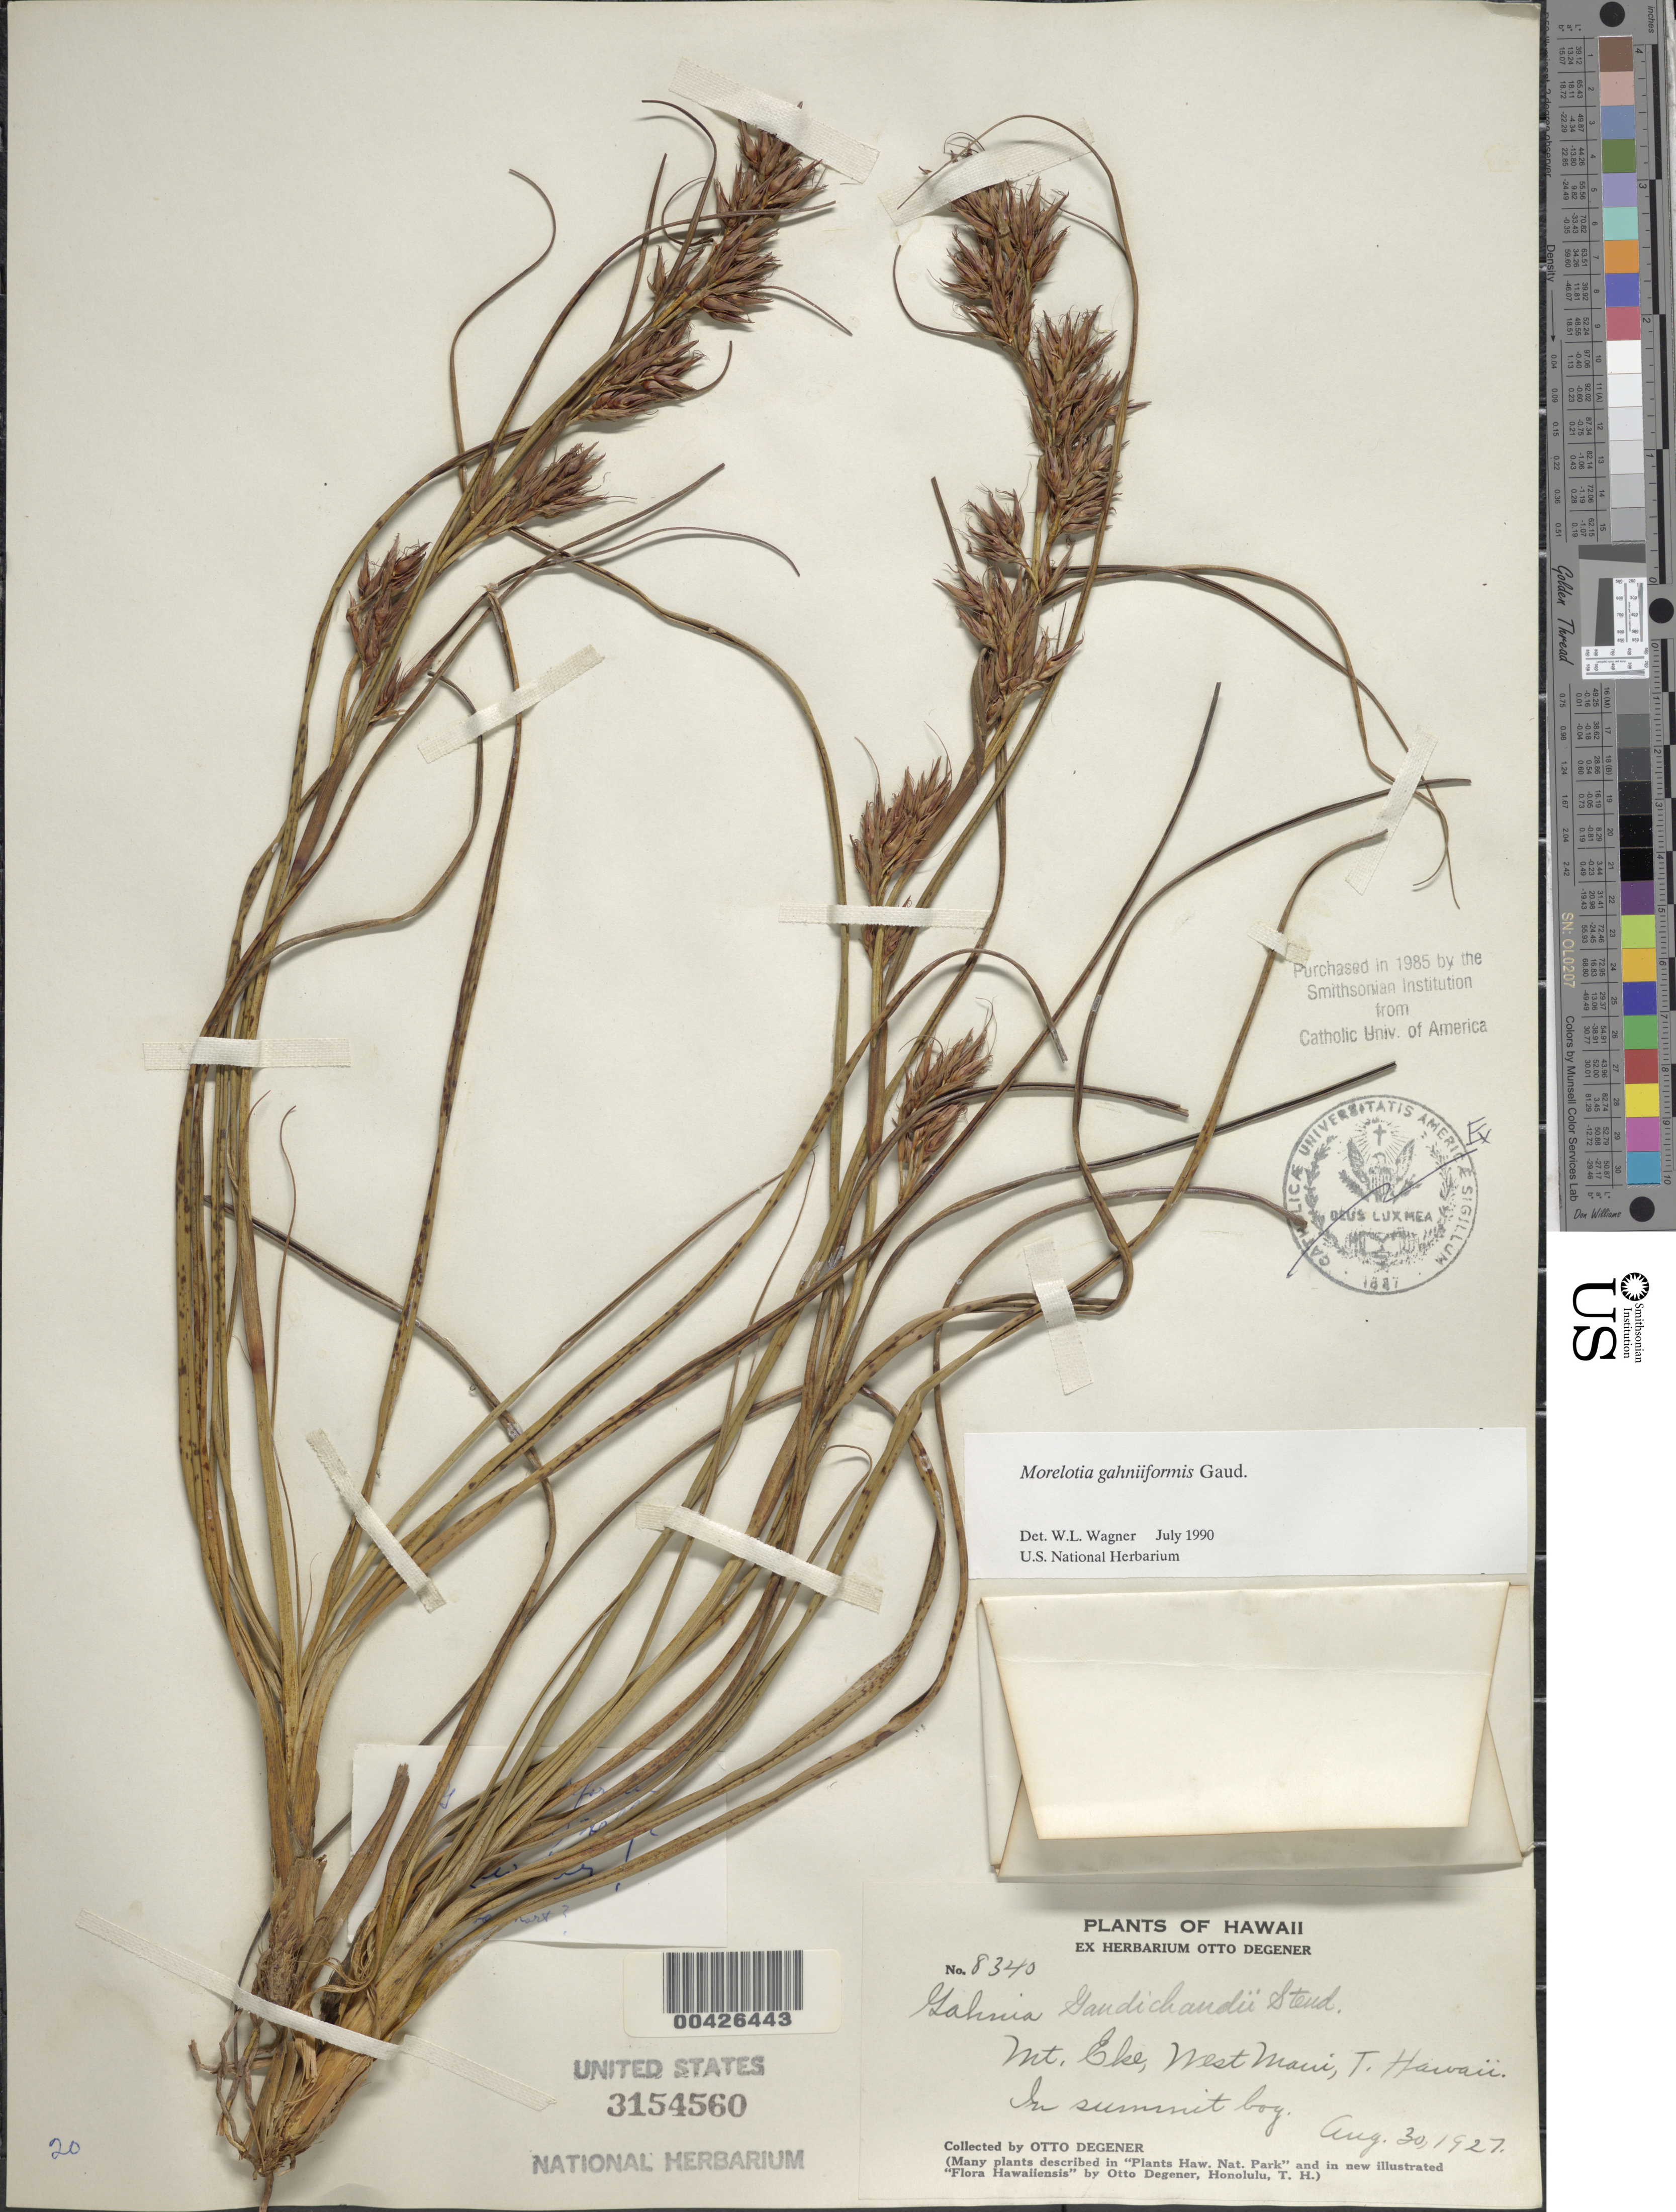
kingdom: Plantae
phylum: Tracheophyta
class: Liliopsida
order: Poales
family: Cyperaceae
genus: Morelotia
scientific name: Morelotia gahniiformis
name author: Gaudich.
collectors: O. Degener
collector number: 8340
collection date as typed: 30 Aug 1927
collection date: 1927-08-30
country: United States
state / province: Hawaii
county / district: Maui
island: Maui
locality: Mt. Eke, W Maui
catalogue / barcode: US 3154560